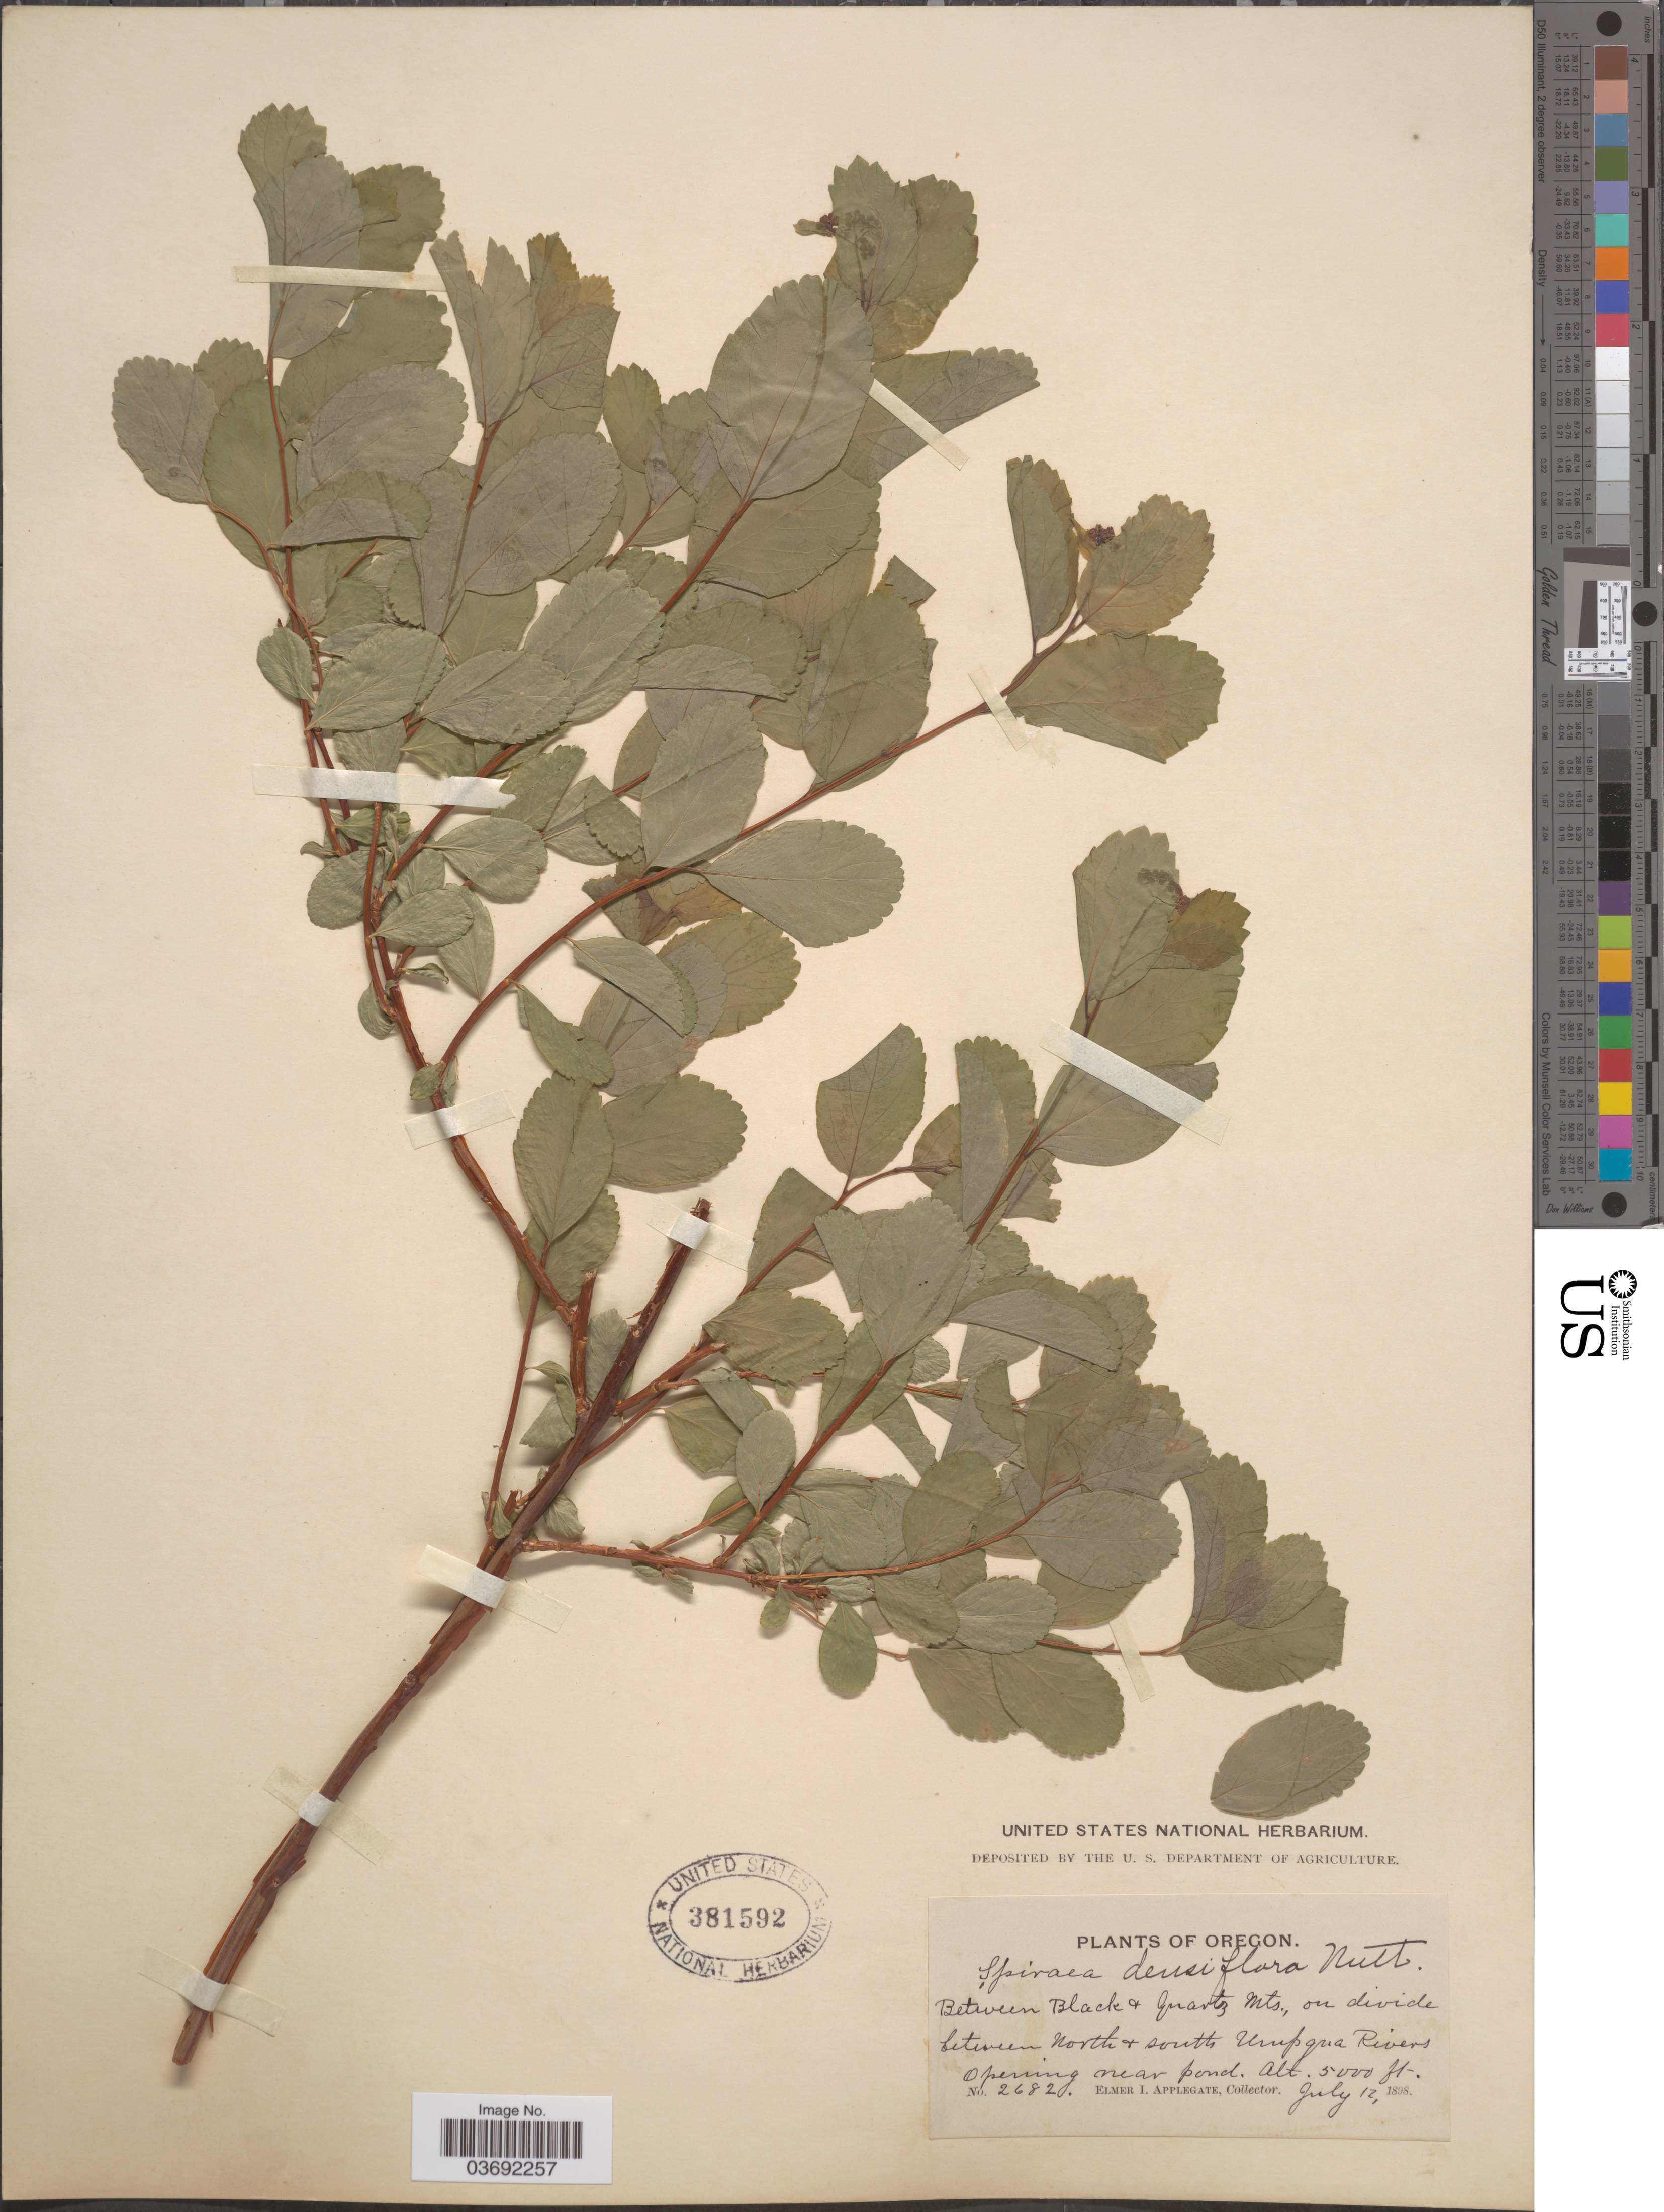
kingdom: Plantae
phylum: Tracheophyta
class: Magnoliopsida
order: Rosales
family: Rosaceae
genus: Spiraea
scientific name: Spiraea densiflora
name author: Nutt. ex Greenm.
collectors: E. I. Applegate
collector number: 2682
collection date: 1898-07-12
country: United States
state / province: Oregon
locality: Between Black & Quartz Mts., on divide between North & south Umpqua Rivers.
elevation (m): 1524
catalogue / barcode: US 381592